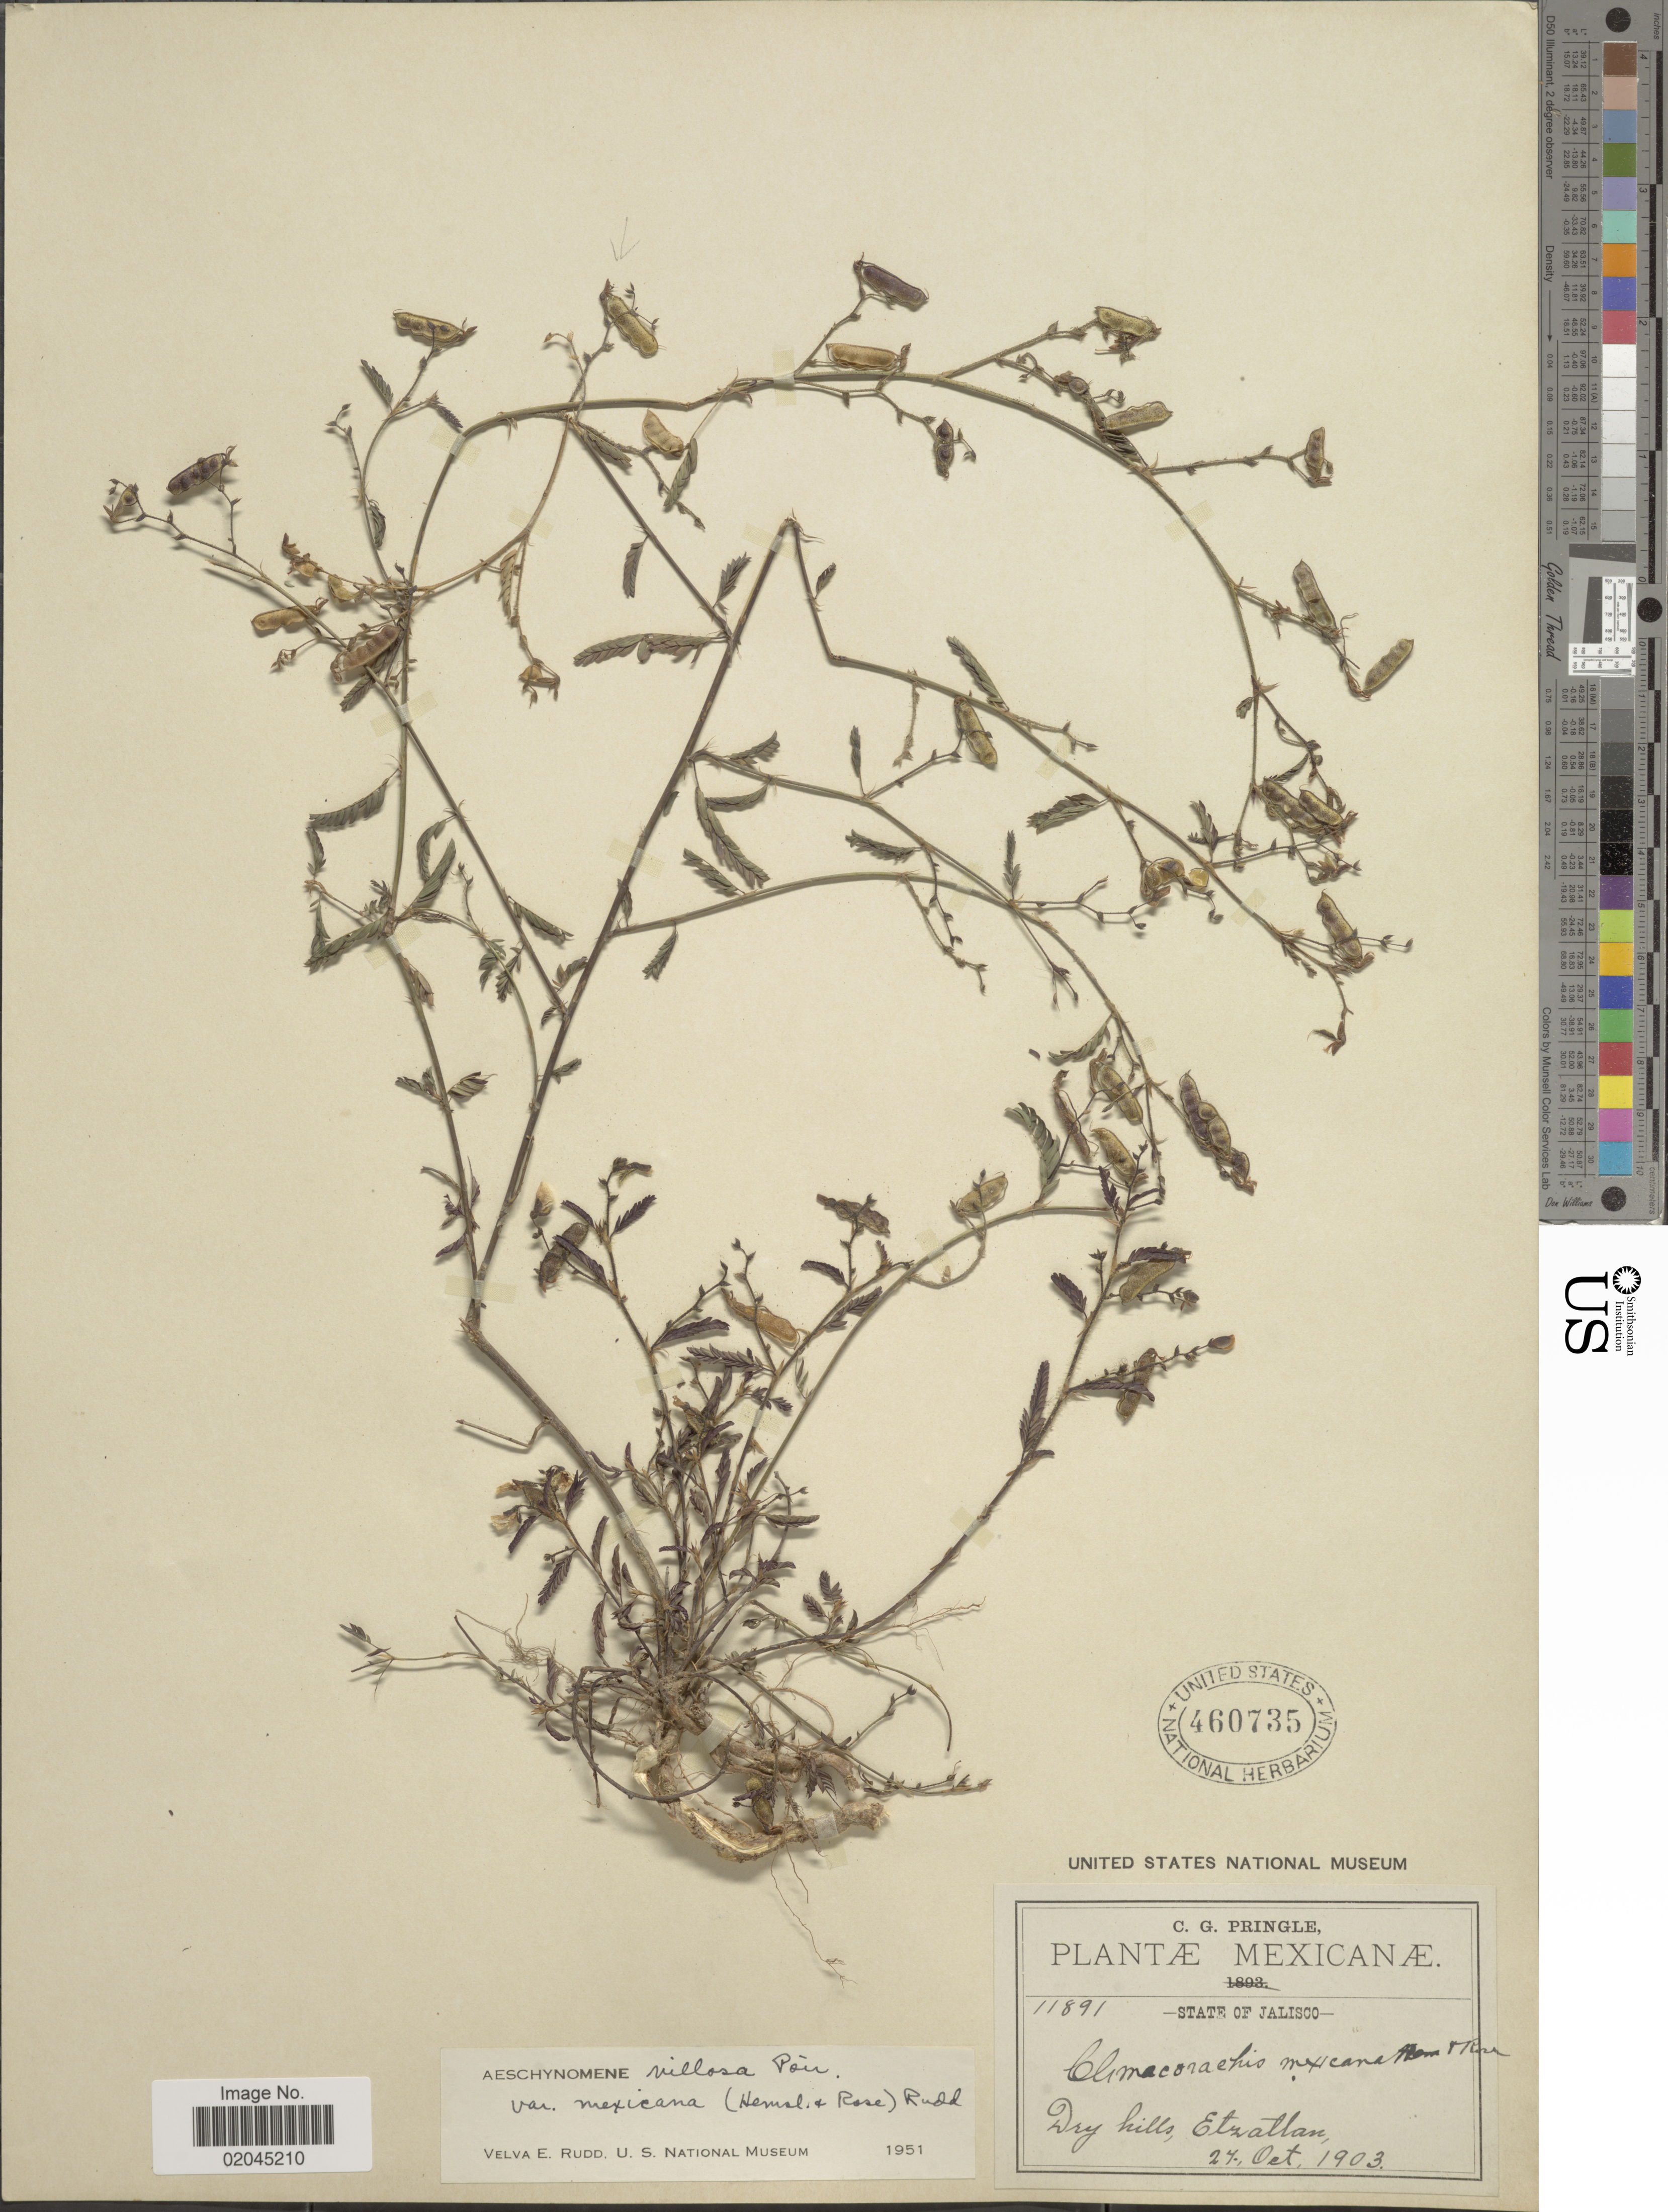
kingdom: Plantae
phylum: Tracheophyta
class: Magnoliopsida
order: Fabales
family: Fabaceae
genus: Aeschynomene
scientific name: Aeschynomene villosa var. mexicana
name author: (Micheli ex Donn. Sm.) Rudd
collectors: C. G. Pringle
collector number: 11891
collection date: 1903-10-27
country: Mexico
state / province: Jalisco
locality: Dry hills, Etzatlan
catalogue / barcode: US 460735